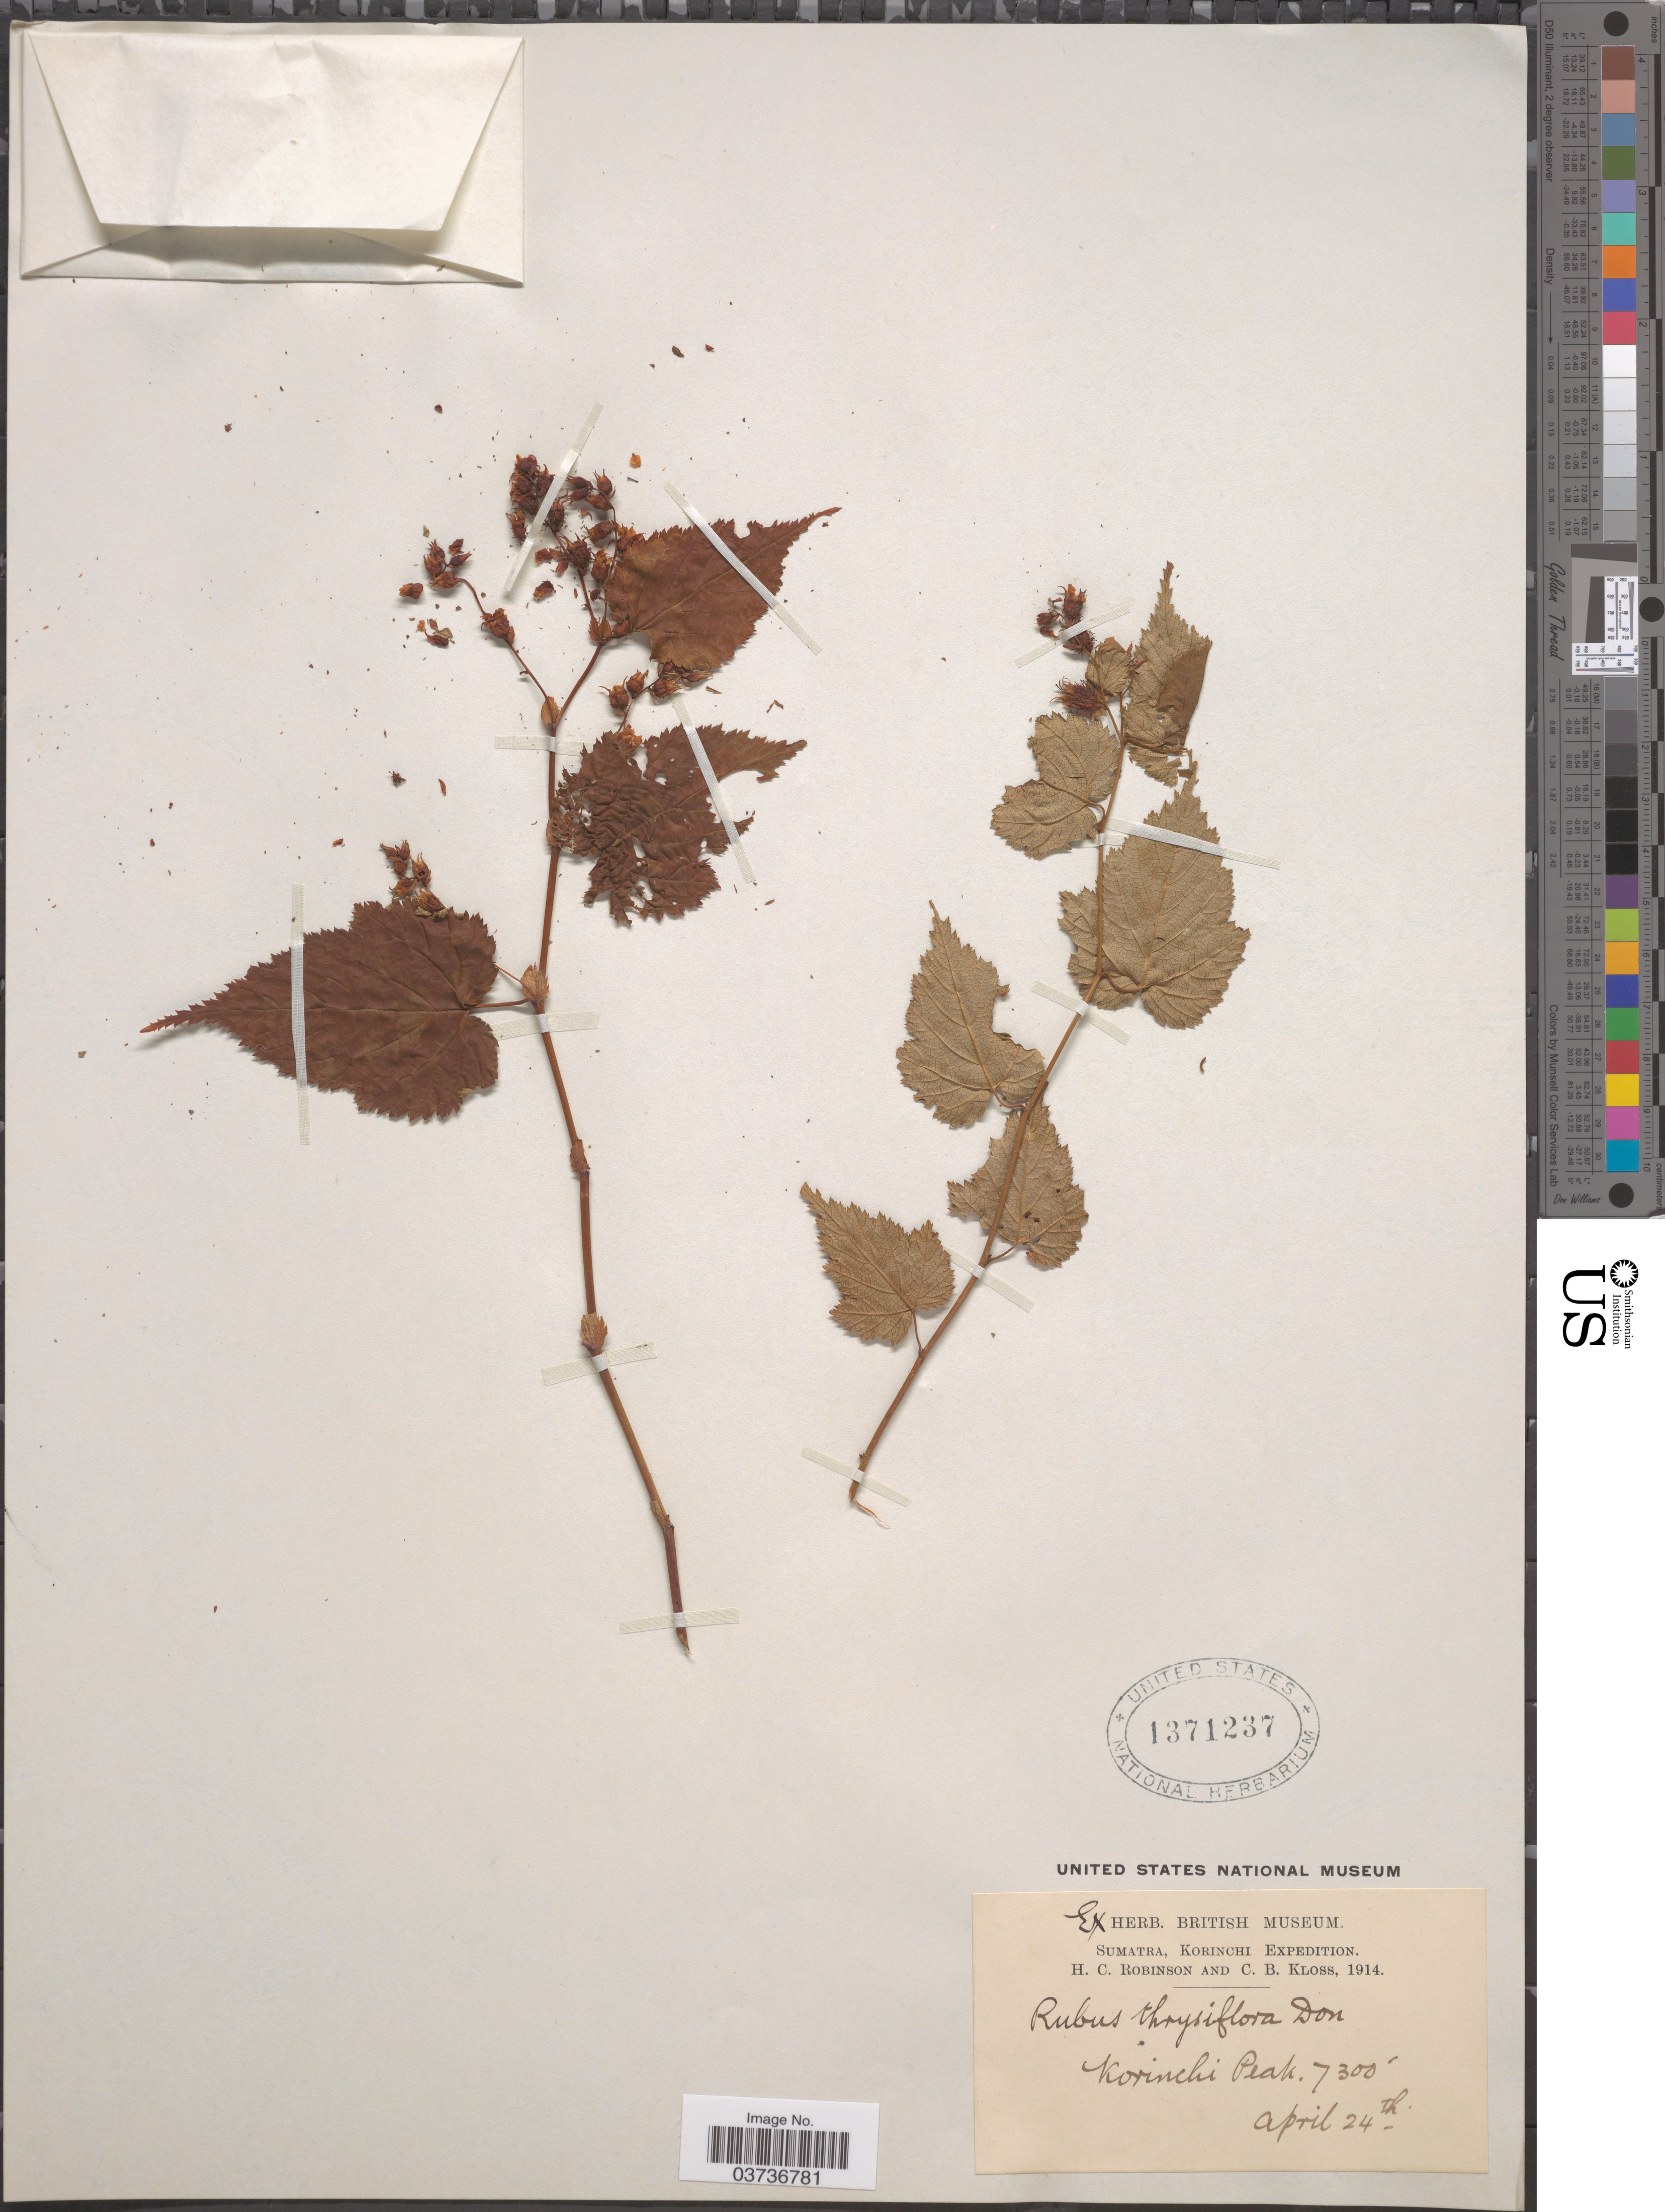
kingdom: Plantae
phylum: Tracheophyta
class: Magnoliopsida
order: Rosales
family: Rosaceae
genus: Rubus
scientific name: Rubus thyrsiflorus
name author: Weihe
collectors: H. C. Robinson & C. Kloss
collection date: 1914-04-24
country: Indonesia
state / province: Sumatra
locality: Korinchi Peak.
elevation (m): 2225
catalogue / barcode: US 1371237